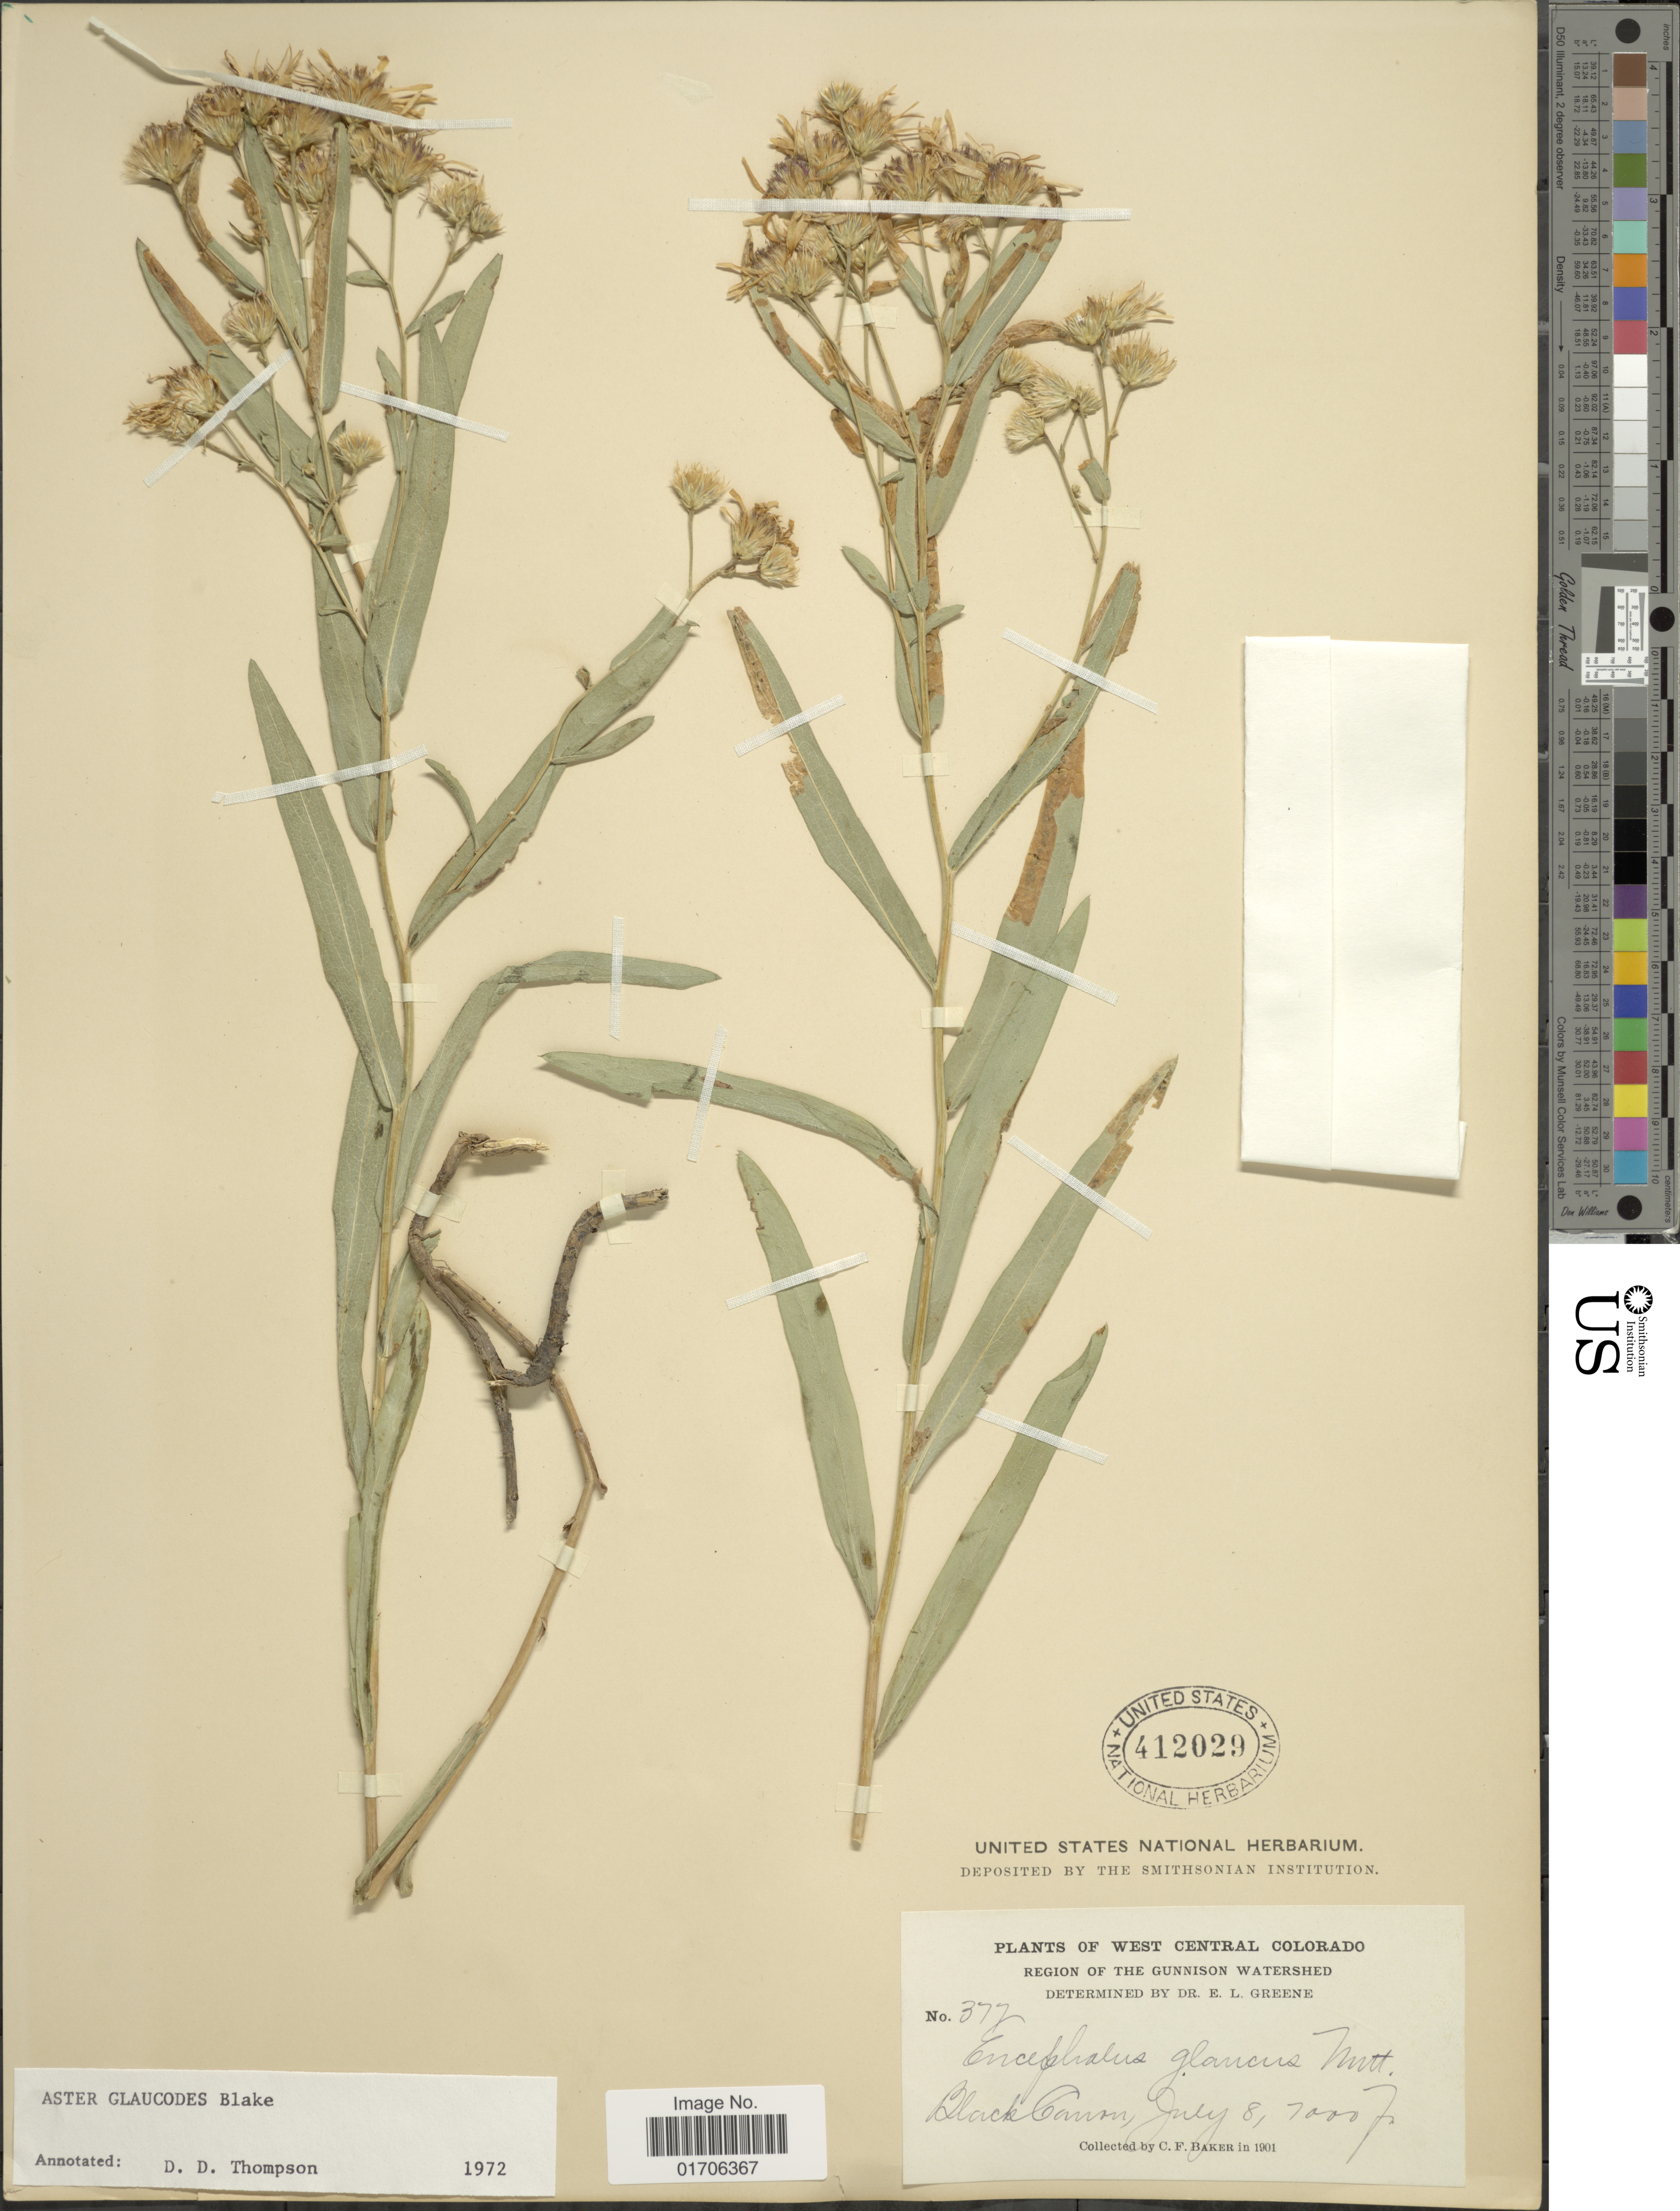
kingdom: Plantae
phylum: Tracheophyta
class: Magnoliopsida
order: Asterales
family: Asteraceae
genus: Eurybia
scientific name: Eurybia glauca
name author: (Nutt.) G.L. Nesom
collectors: C. F. Baker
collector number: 377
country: United States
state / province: Colorado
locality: West Central Colorado. Region of the Gunnison Watershed. Black Canon.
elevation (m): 2134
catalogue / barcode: US 412029